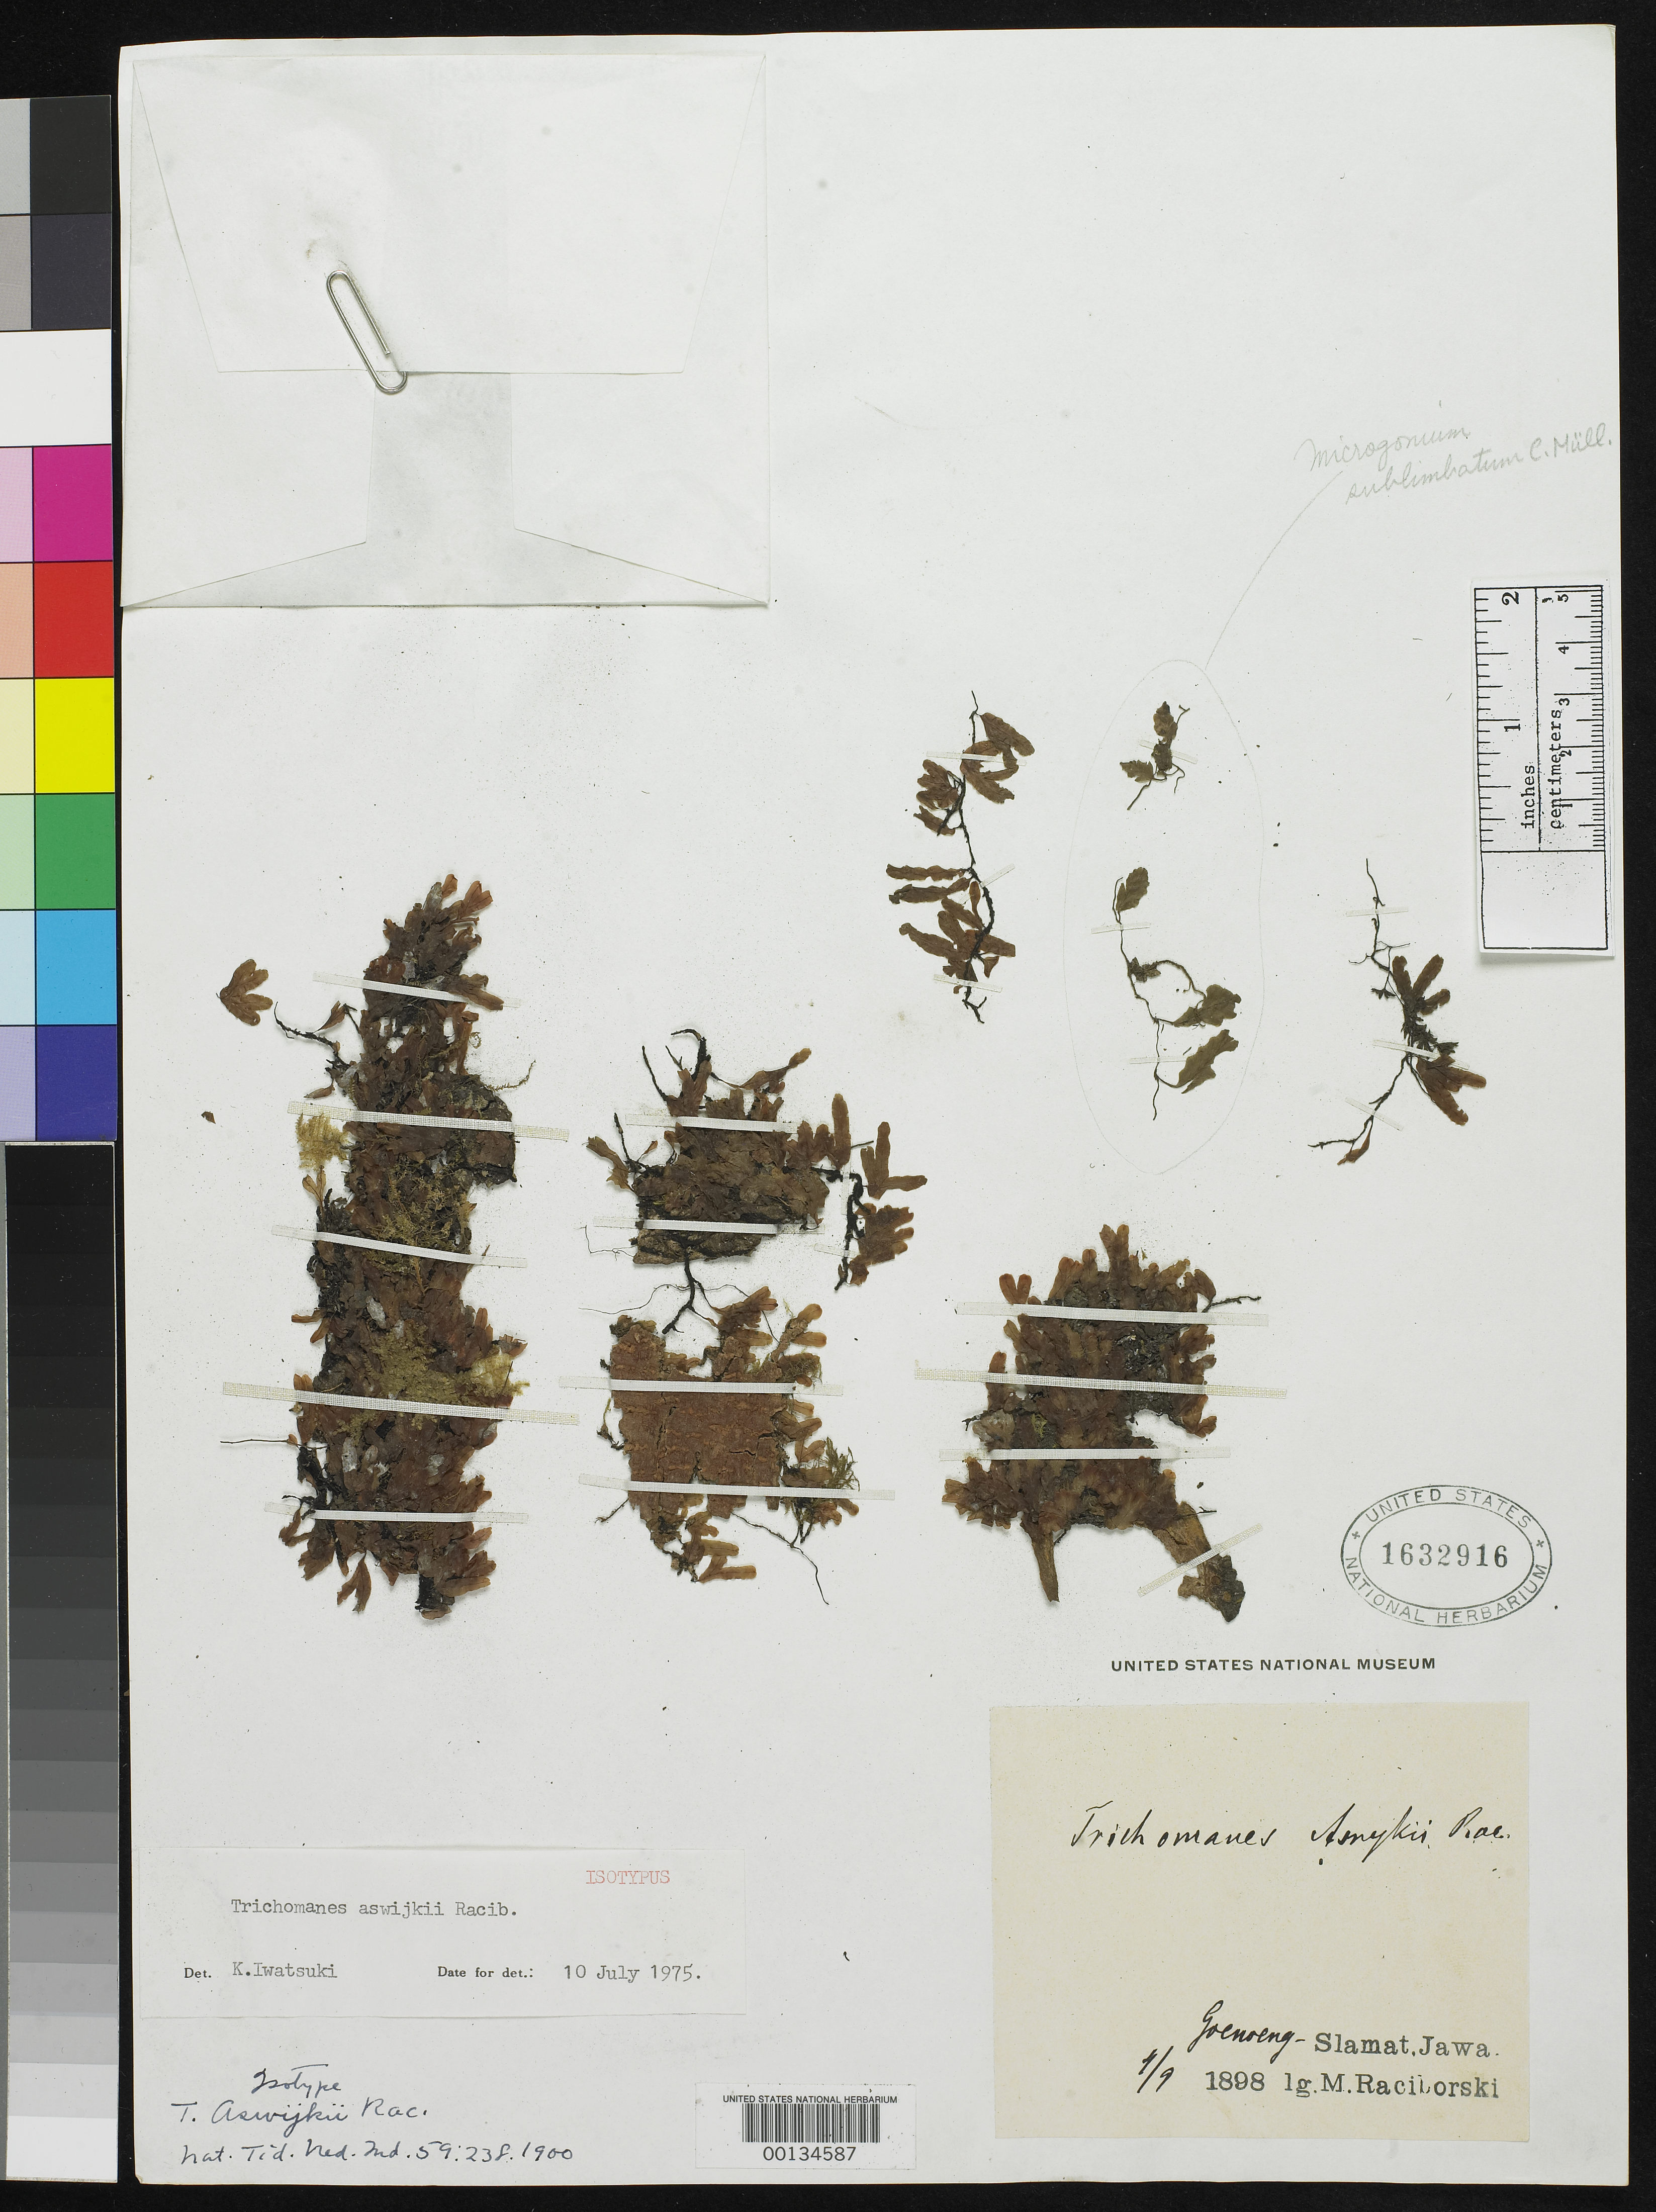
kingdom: Plantae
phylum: Tracheophyta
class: Polypodiopsida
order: Hymenophyllales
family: Hymenophyllaceae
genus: Trichomanes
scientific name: Trichomanes aswijkii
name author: Racib.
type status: Type Collection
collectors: M. Raciborski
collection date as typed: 1898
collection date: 1898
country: Indonesia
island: Java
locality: Java.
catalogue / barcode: US 1632916